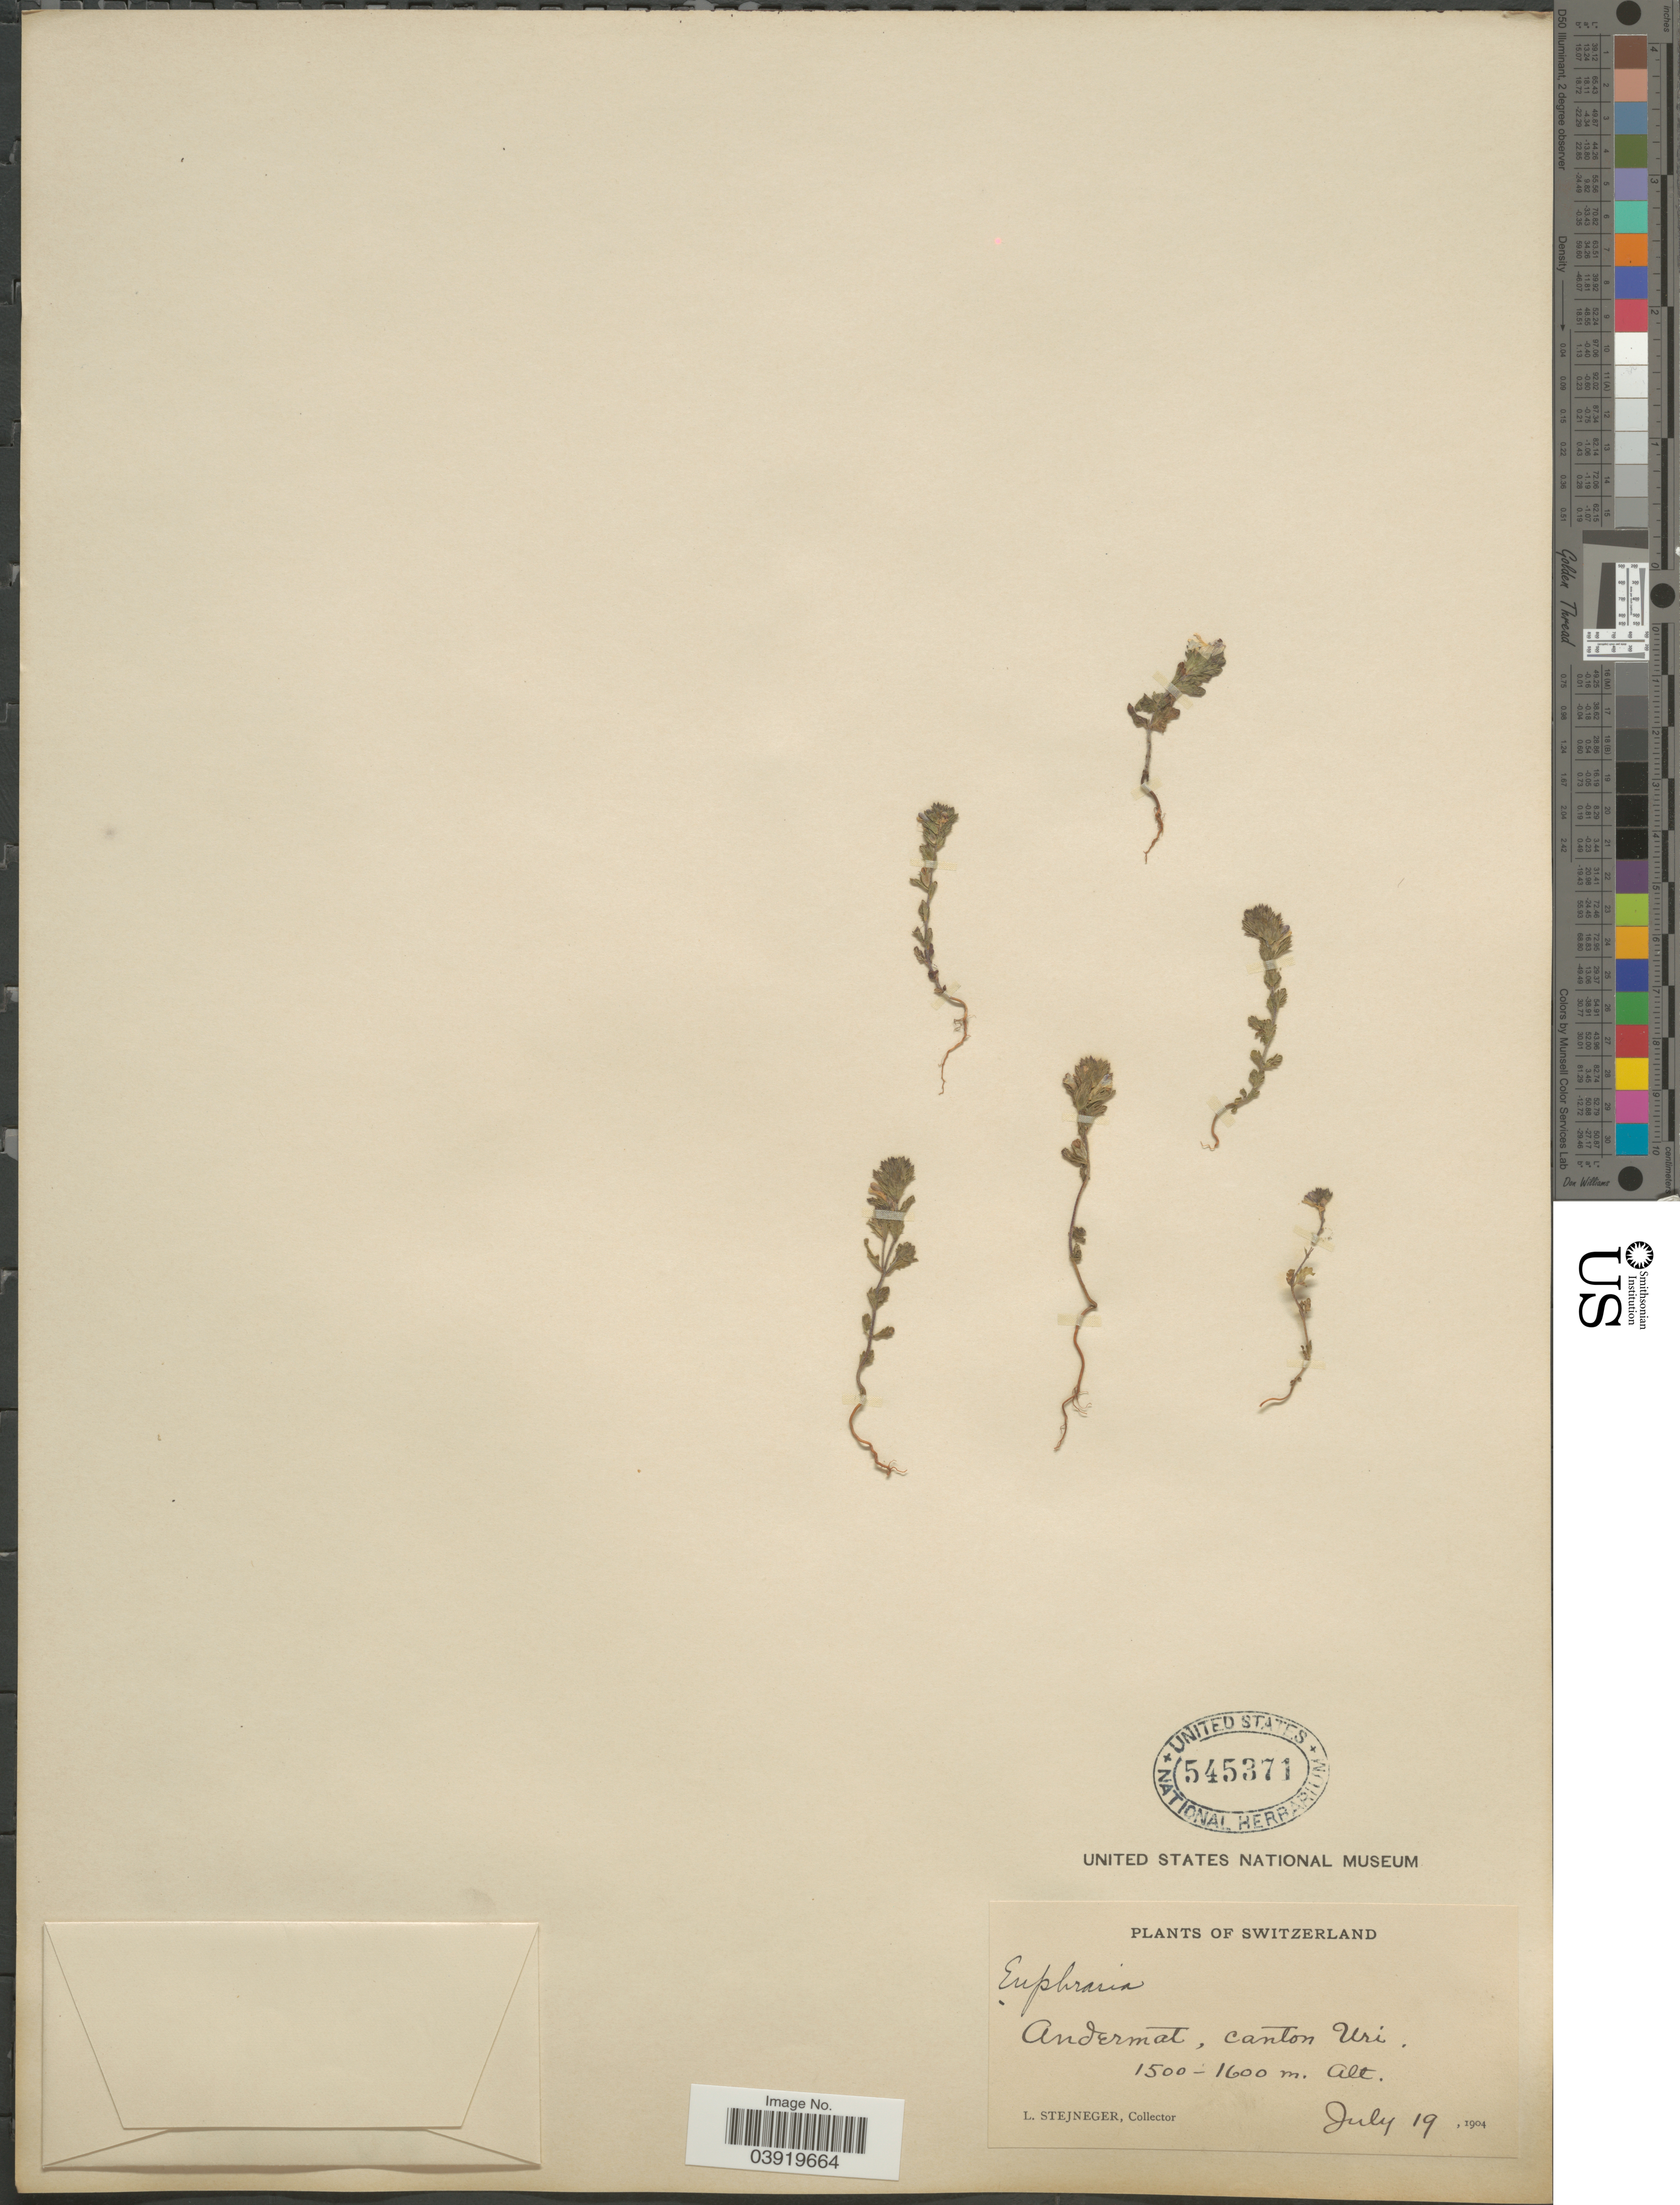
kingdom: Plantae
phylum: Tracheophyta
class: Magnoliopsida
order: Lamiales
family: Orobanchaceae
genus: Euphrasia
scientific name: Euphrasia sp.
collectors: L. Stejneger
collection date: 1904-07-19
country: Switzerland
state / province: Uri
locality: Andermat, canton Uri.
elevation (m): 1500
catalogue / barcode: US 545371